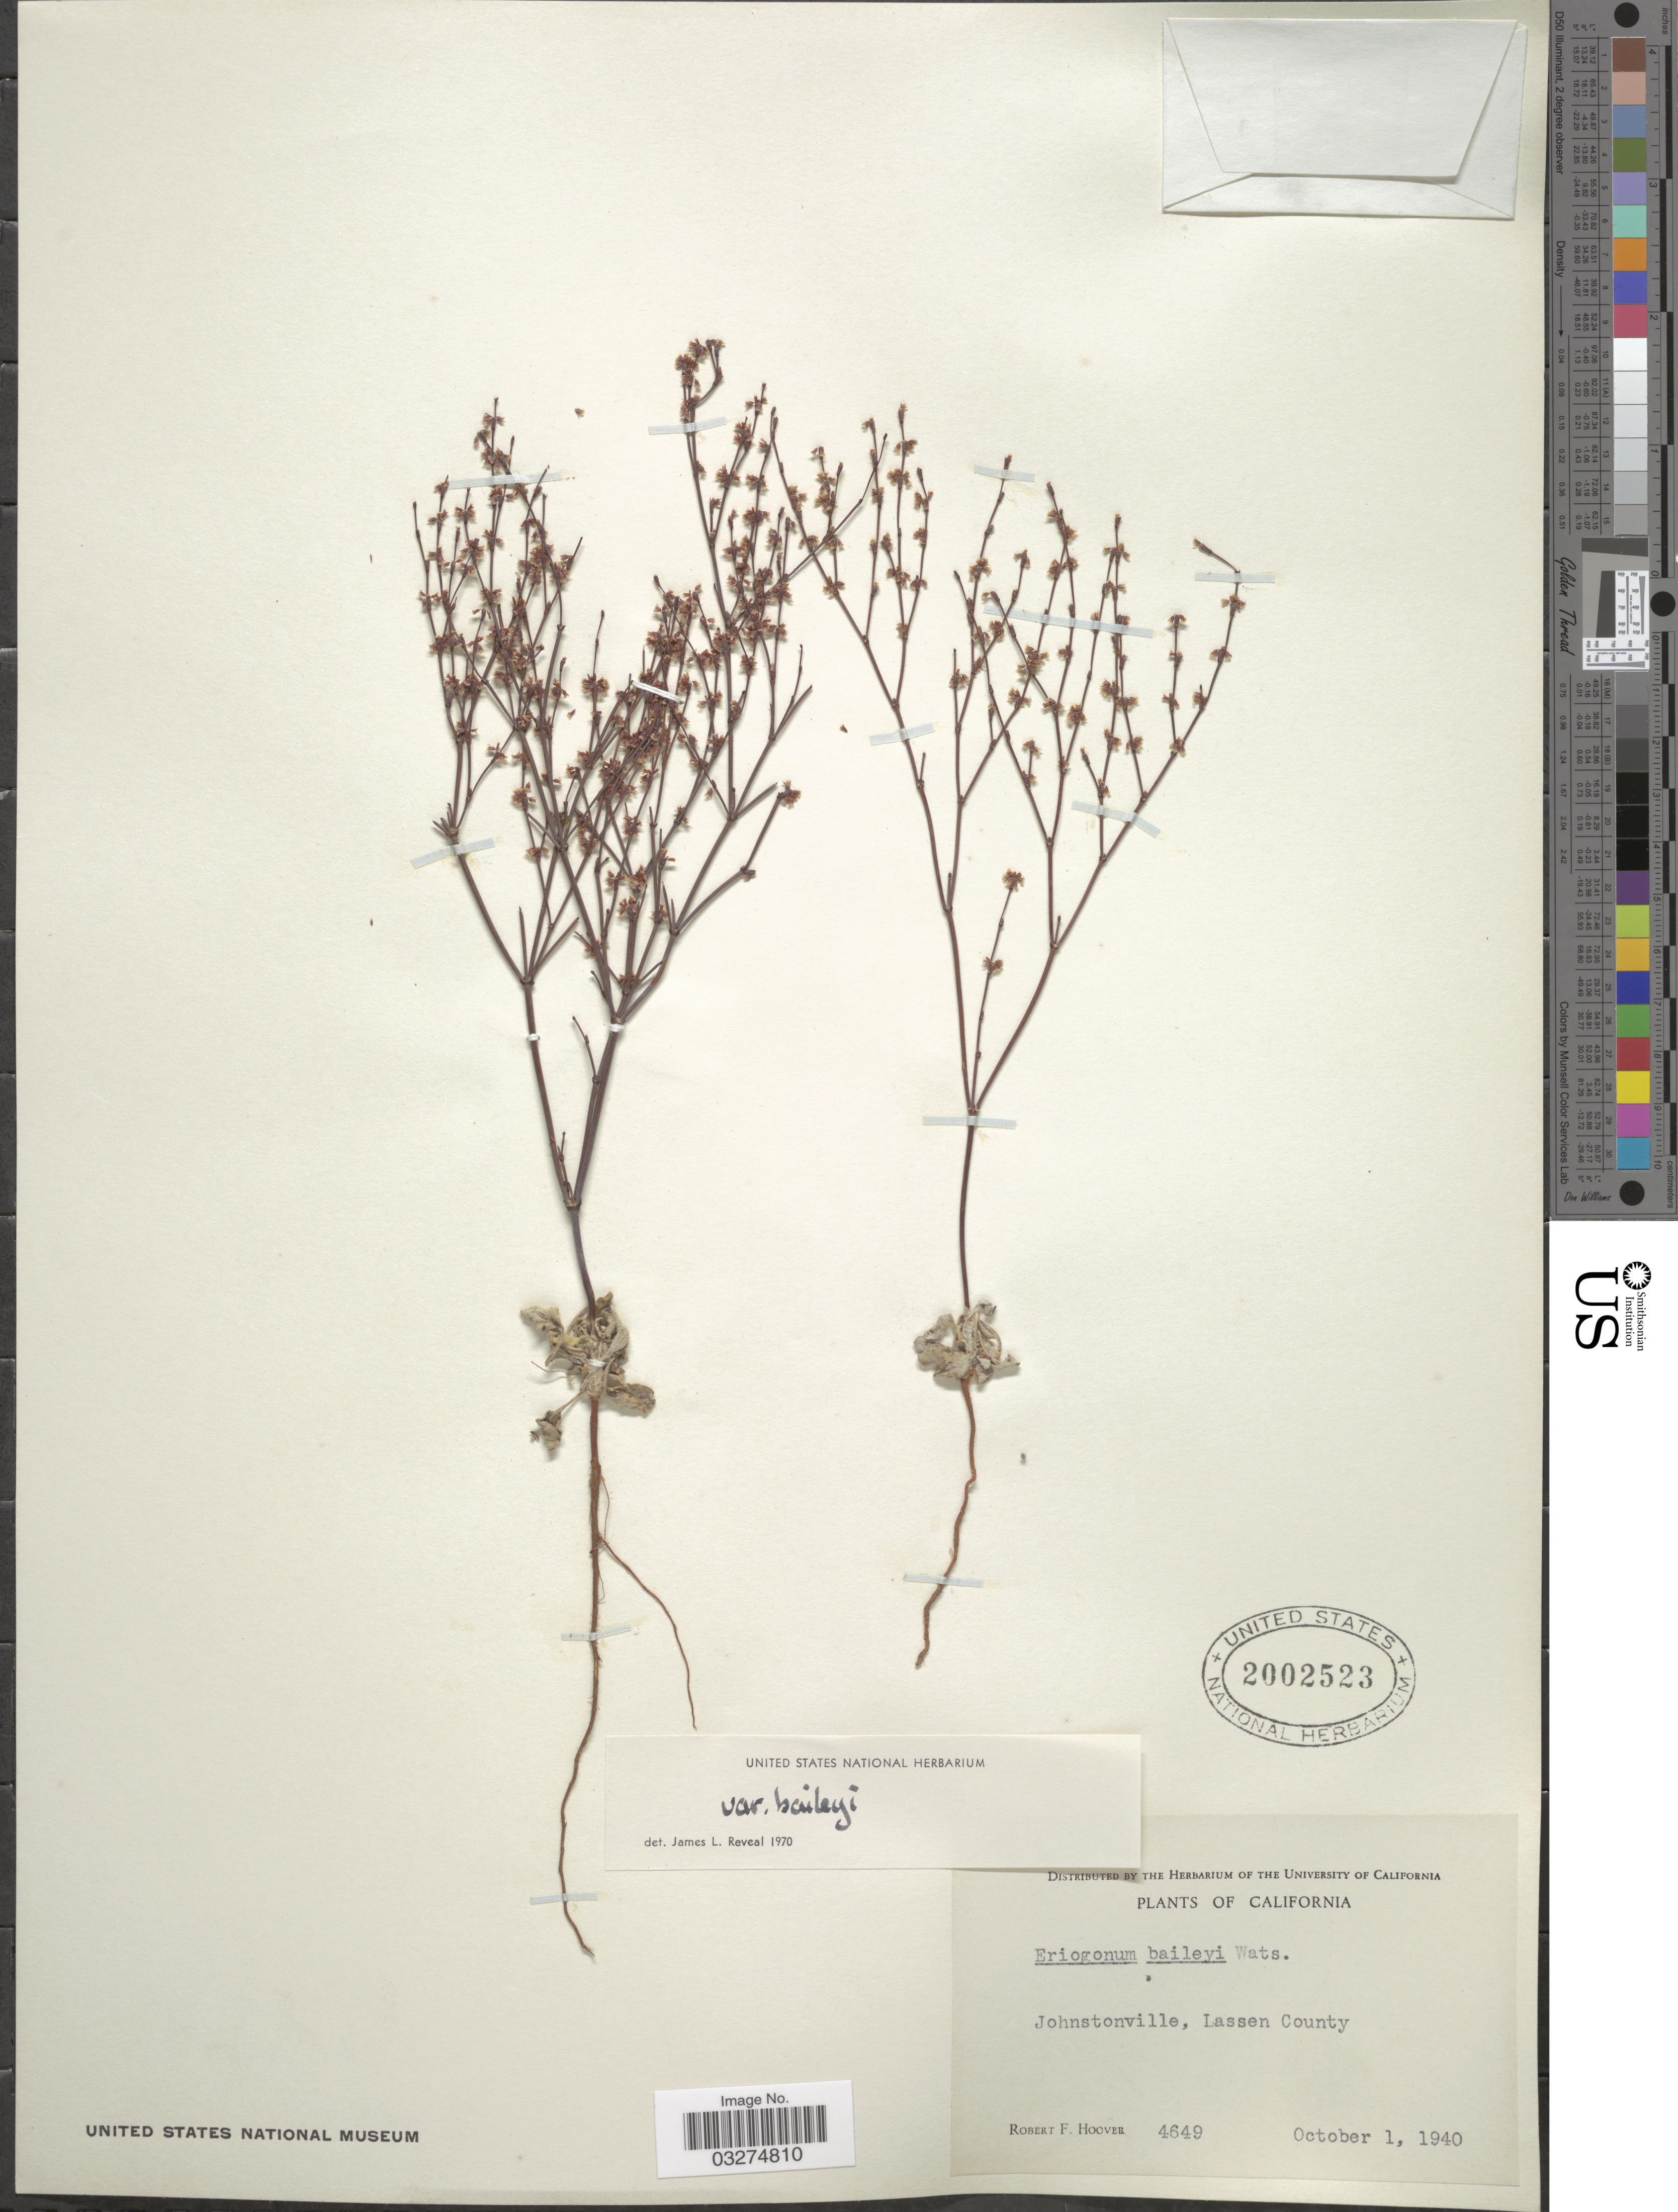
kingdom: Plantae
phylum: Tracheophyta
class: Magnoliopsida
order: Caryophyllales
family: Polygonaceae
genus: Eriogonum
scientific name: Eriogonum baileyi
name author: S. Watson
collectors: R. F. Hoover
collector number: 4649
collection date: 1940-10-01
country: United States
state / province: California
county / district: Lassen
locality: Johnstonville, Lassen County.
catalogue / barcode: US 2002523